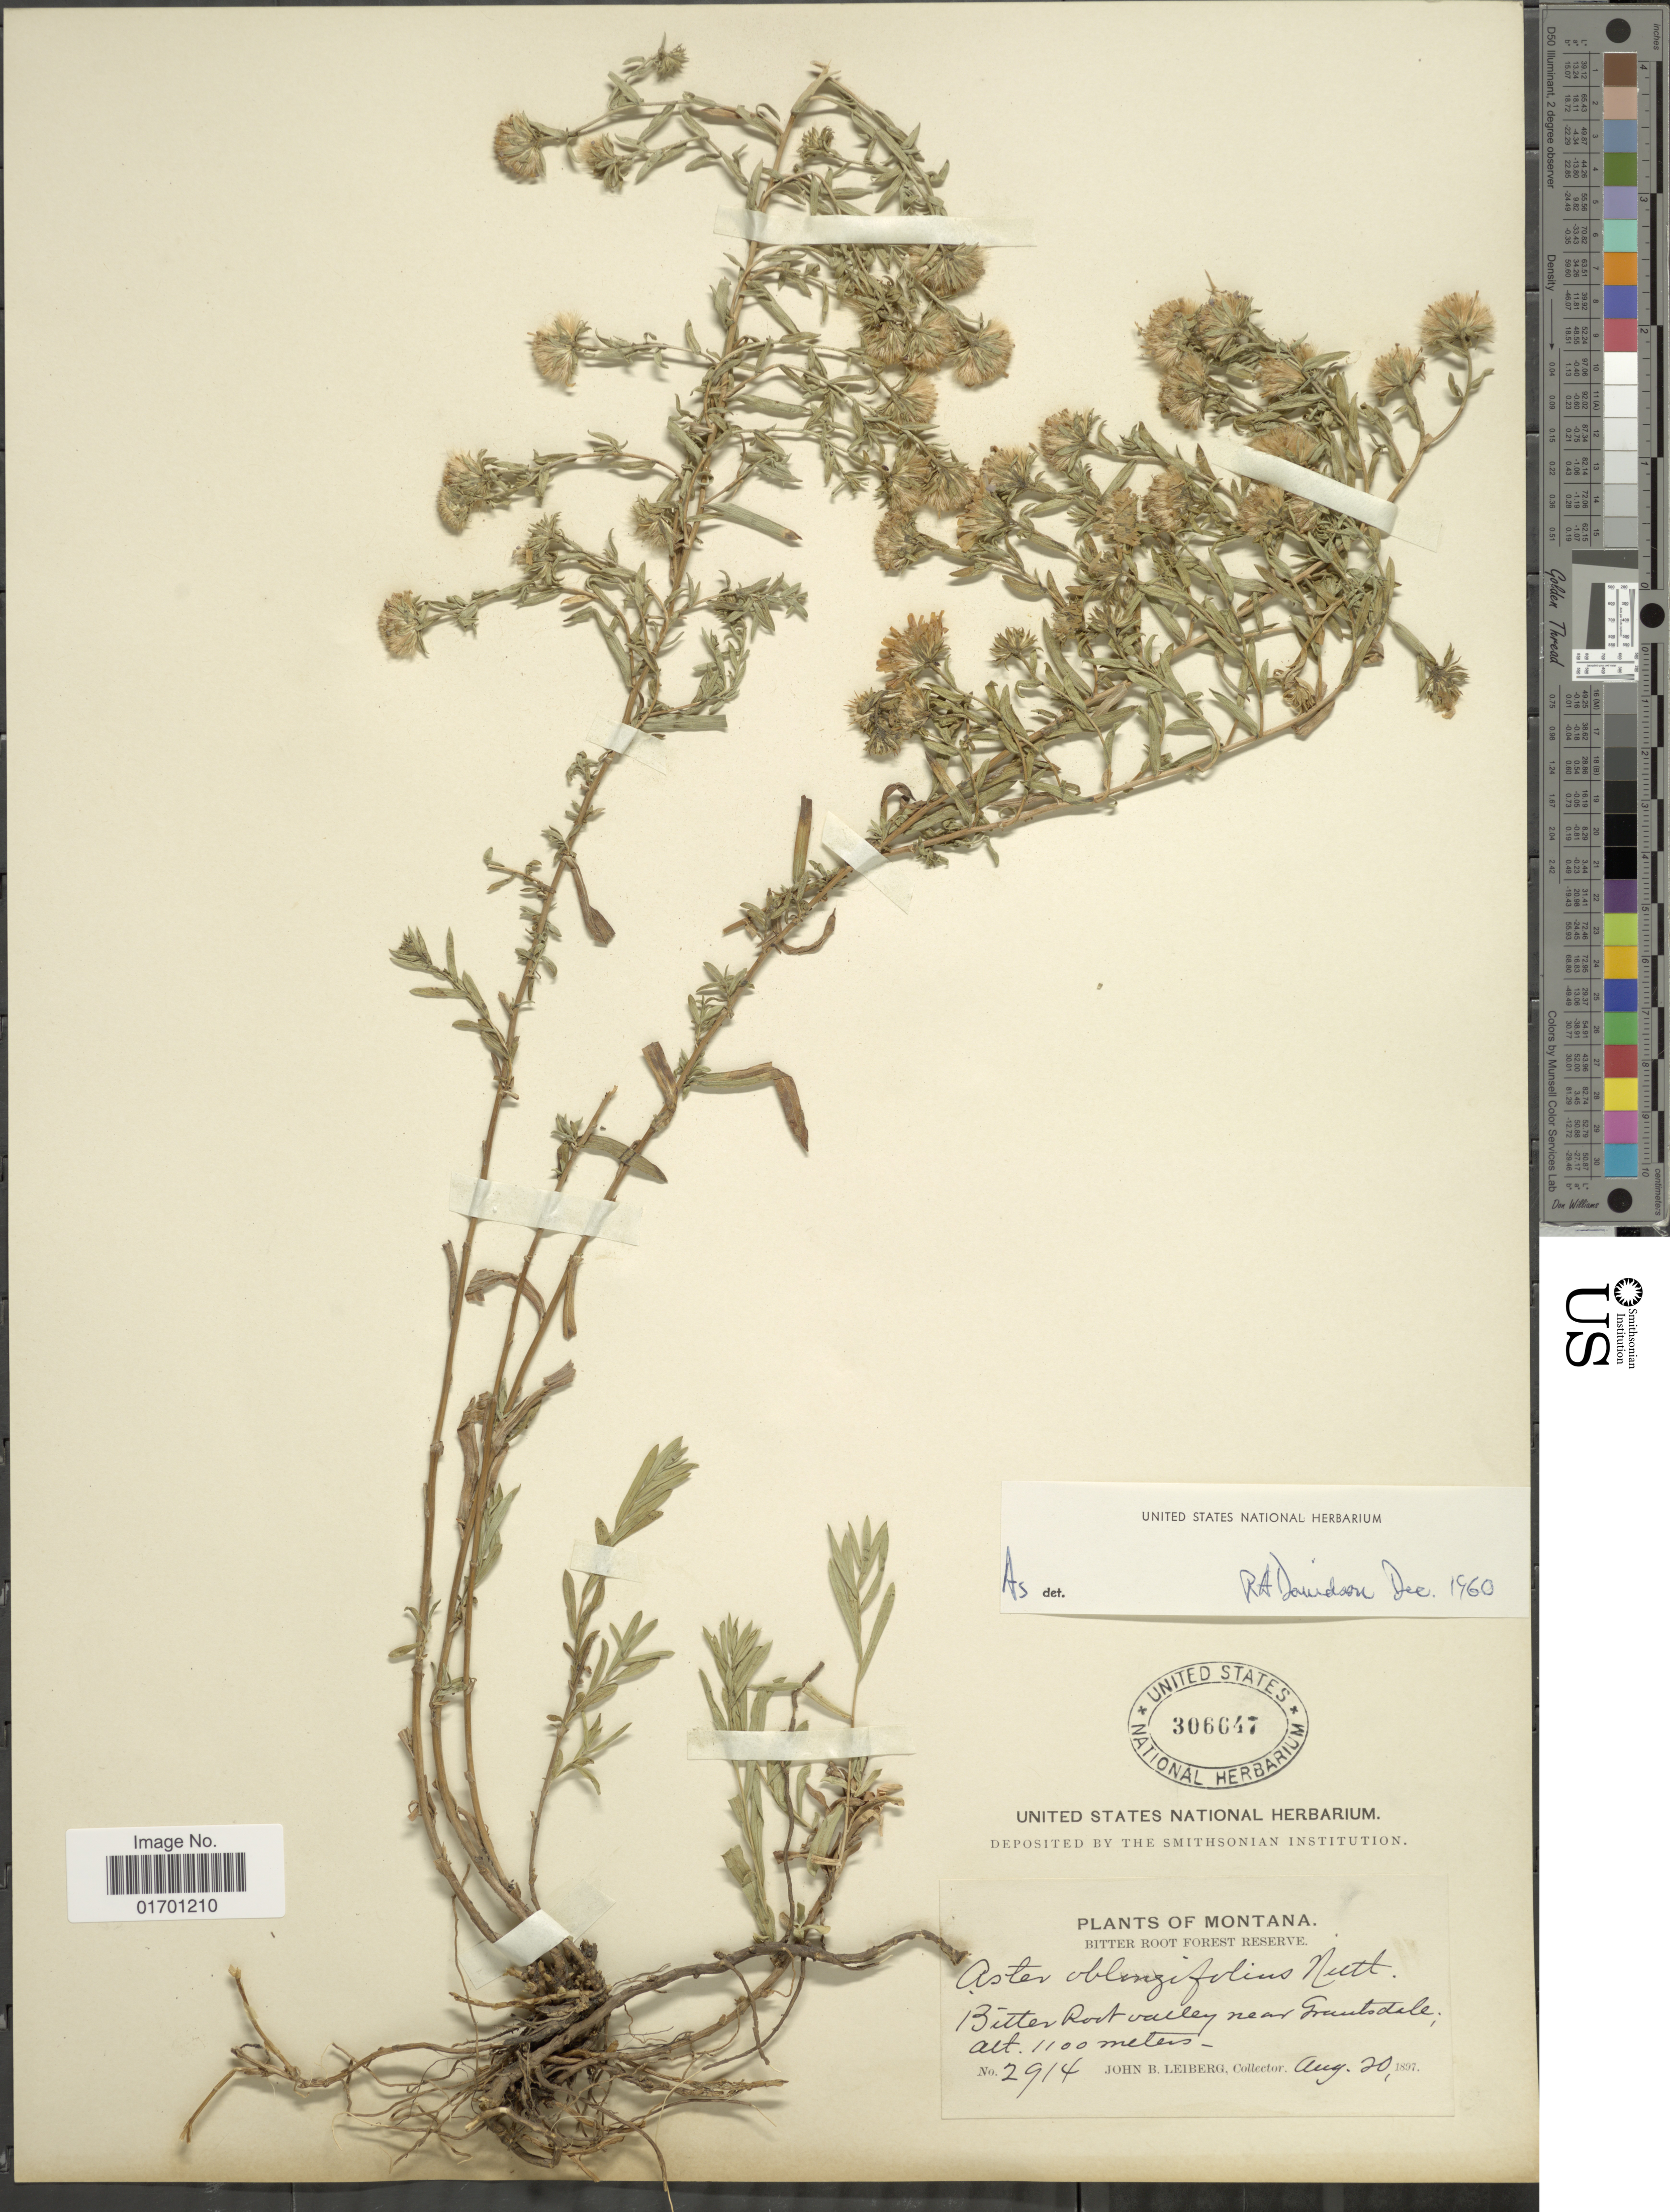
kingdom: Plantae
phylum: Tracheophyta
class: Magnoliopsida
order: Asterales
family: Asteraceae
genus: Symphyotrichum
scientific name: Symphyotrichum oblongifolium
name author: (Nutt.) G.L. Nesom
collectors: J. B. Leiberg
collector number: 2914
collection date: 1897-08-20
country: United States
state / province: Montana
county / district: Ravalli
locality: Bitter Root Forest Reserve, Bitter Root Valley near Grantsdale.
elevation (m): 1100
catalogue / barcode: US 306647